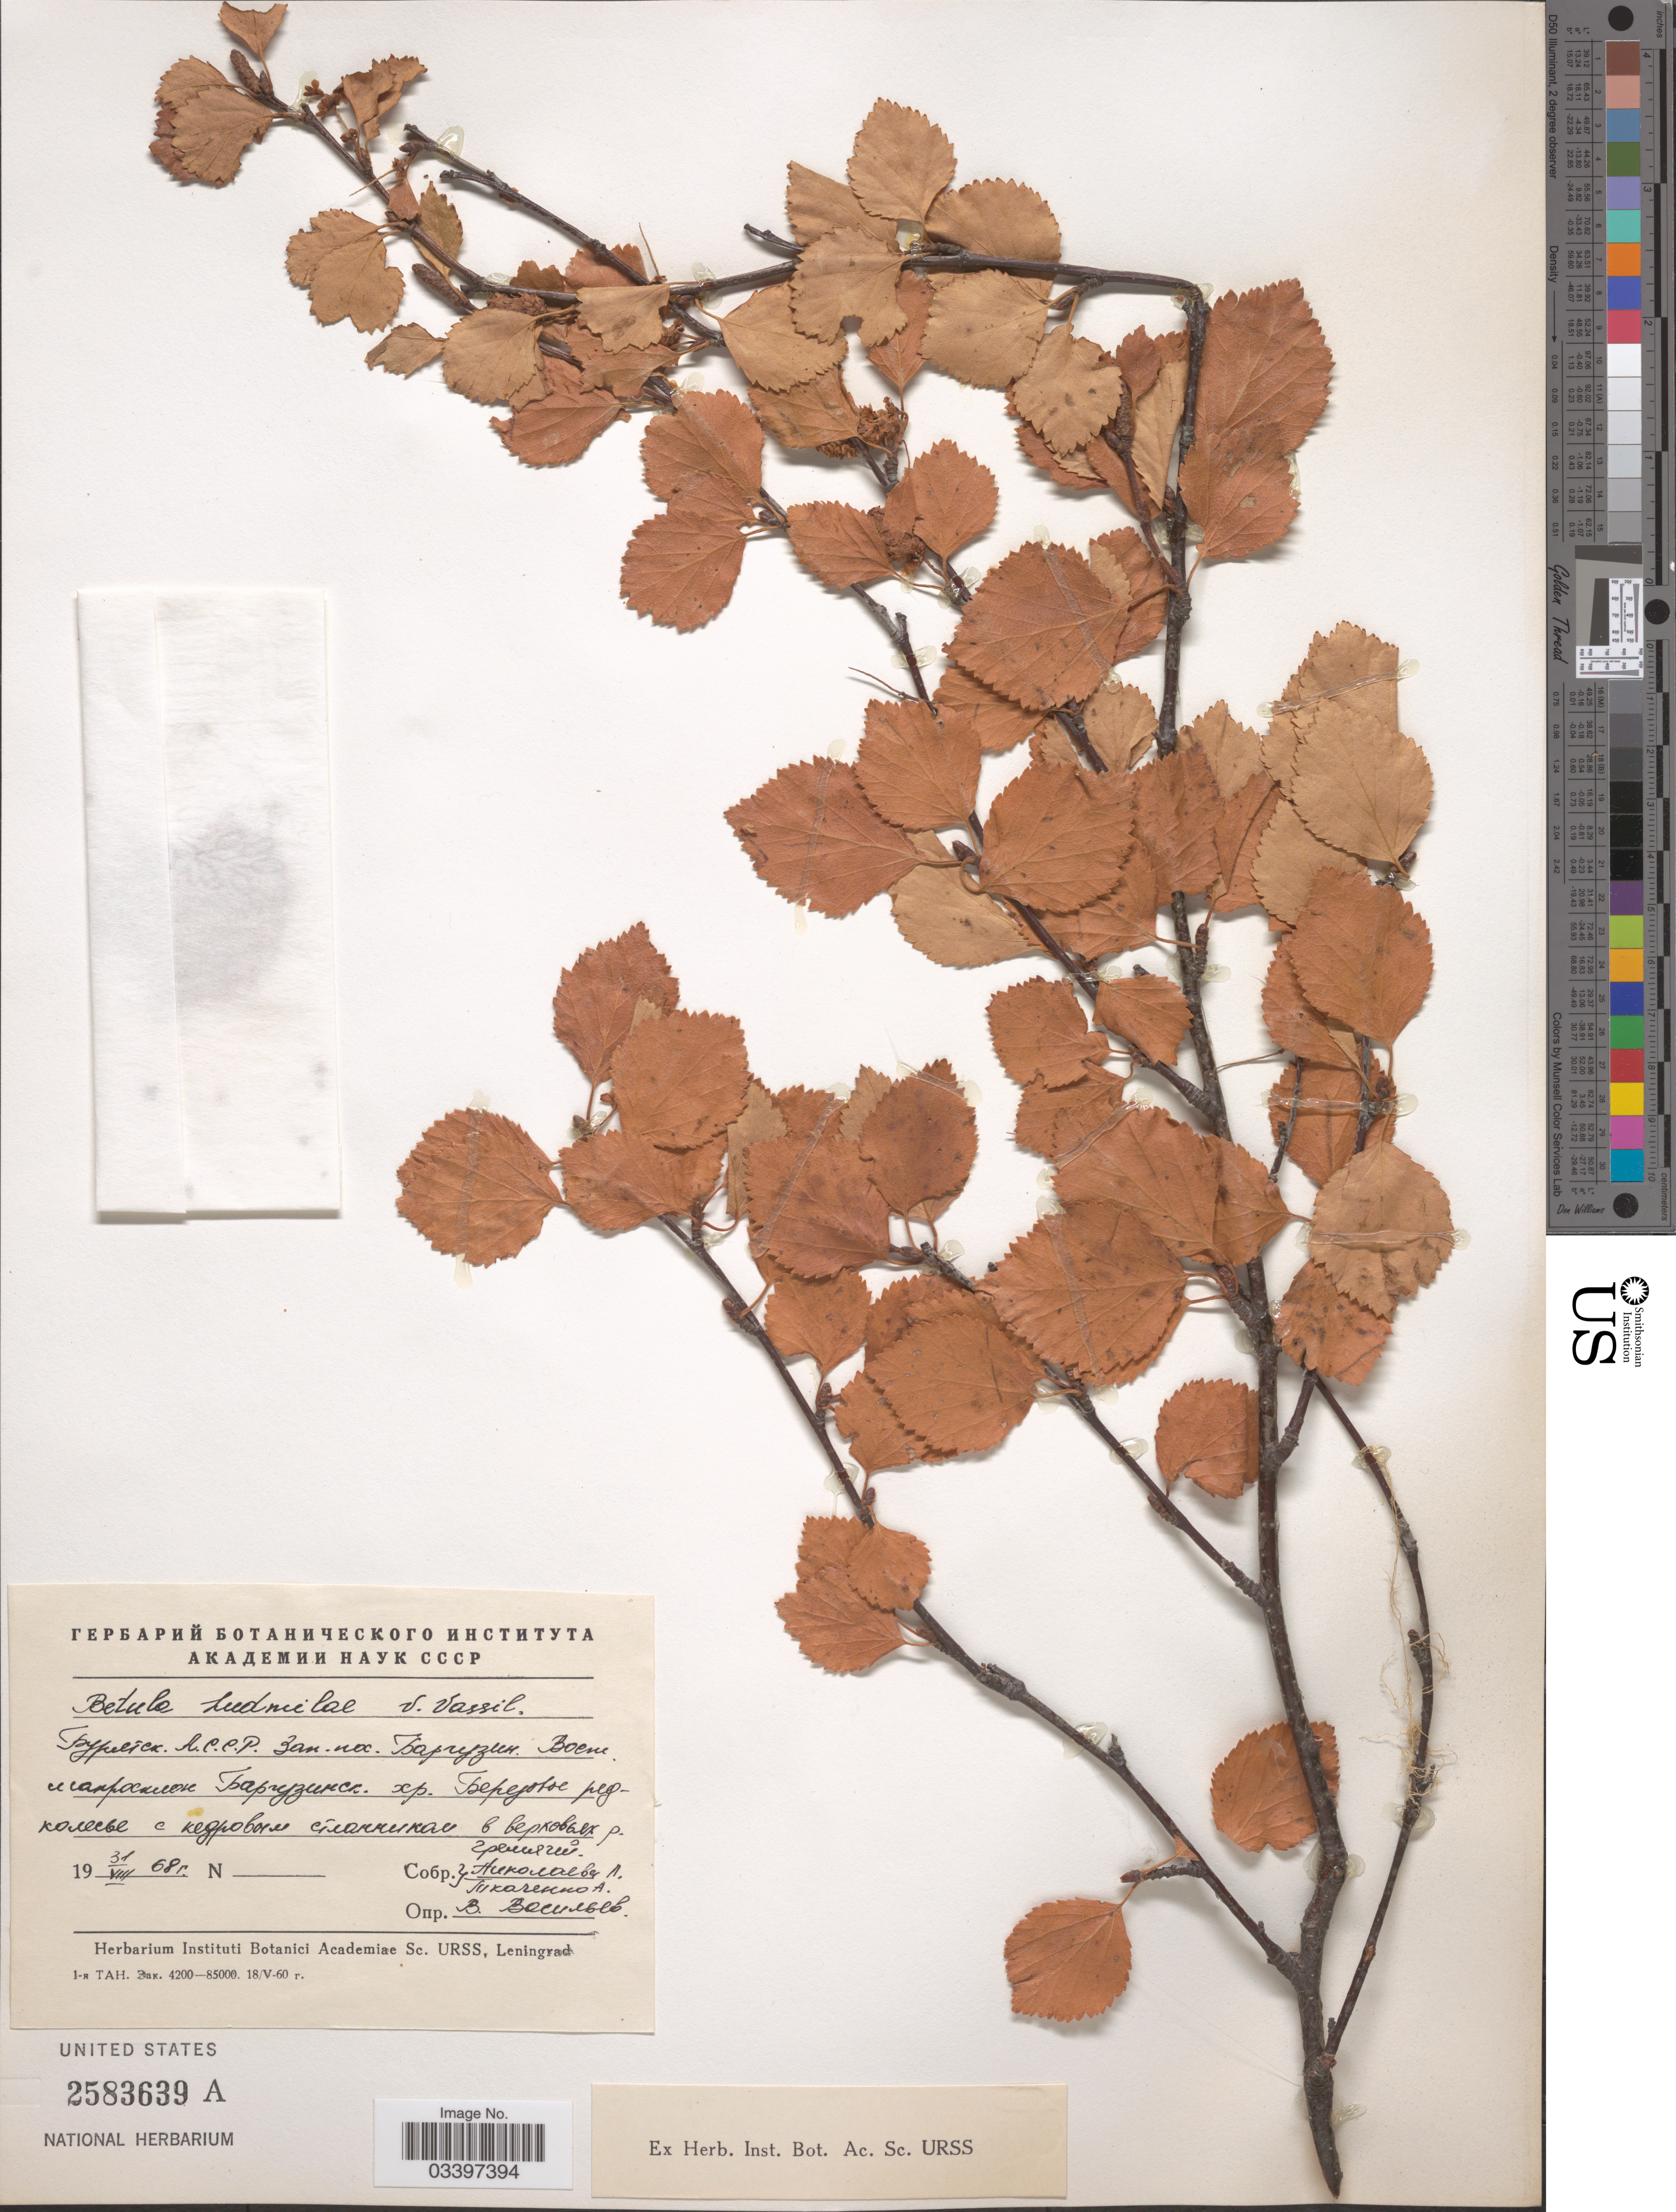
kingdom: Plantae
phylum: Tracheophyta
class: Magnoliopsida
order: Fagales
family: Betulaceae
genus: Betula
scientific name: Betula ludmilae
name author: V.N. Vassil.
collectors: L. Nikolaeva & A. Tkachenko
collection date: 1968-08-31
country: Russian Federation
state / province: Buryatia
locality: W of village Barguzin, E slope of Barguzin Mts., Upper River Gremyachaya.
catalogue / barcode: US 2583639A